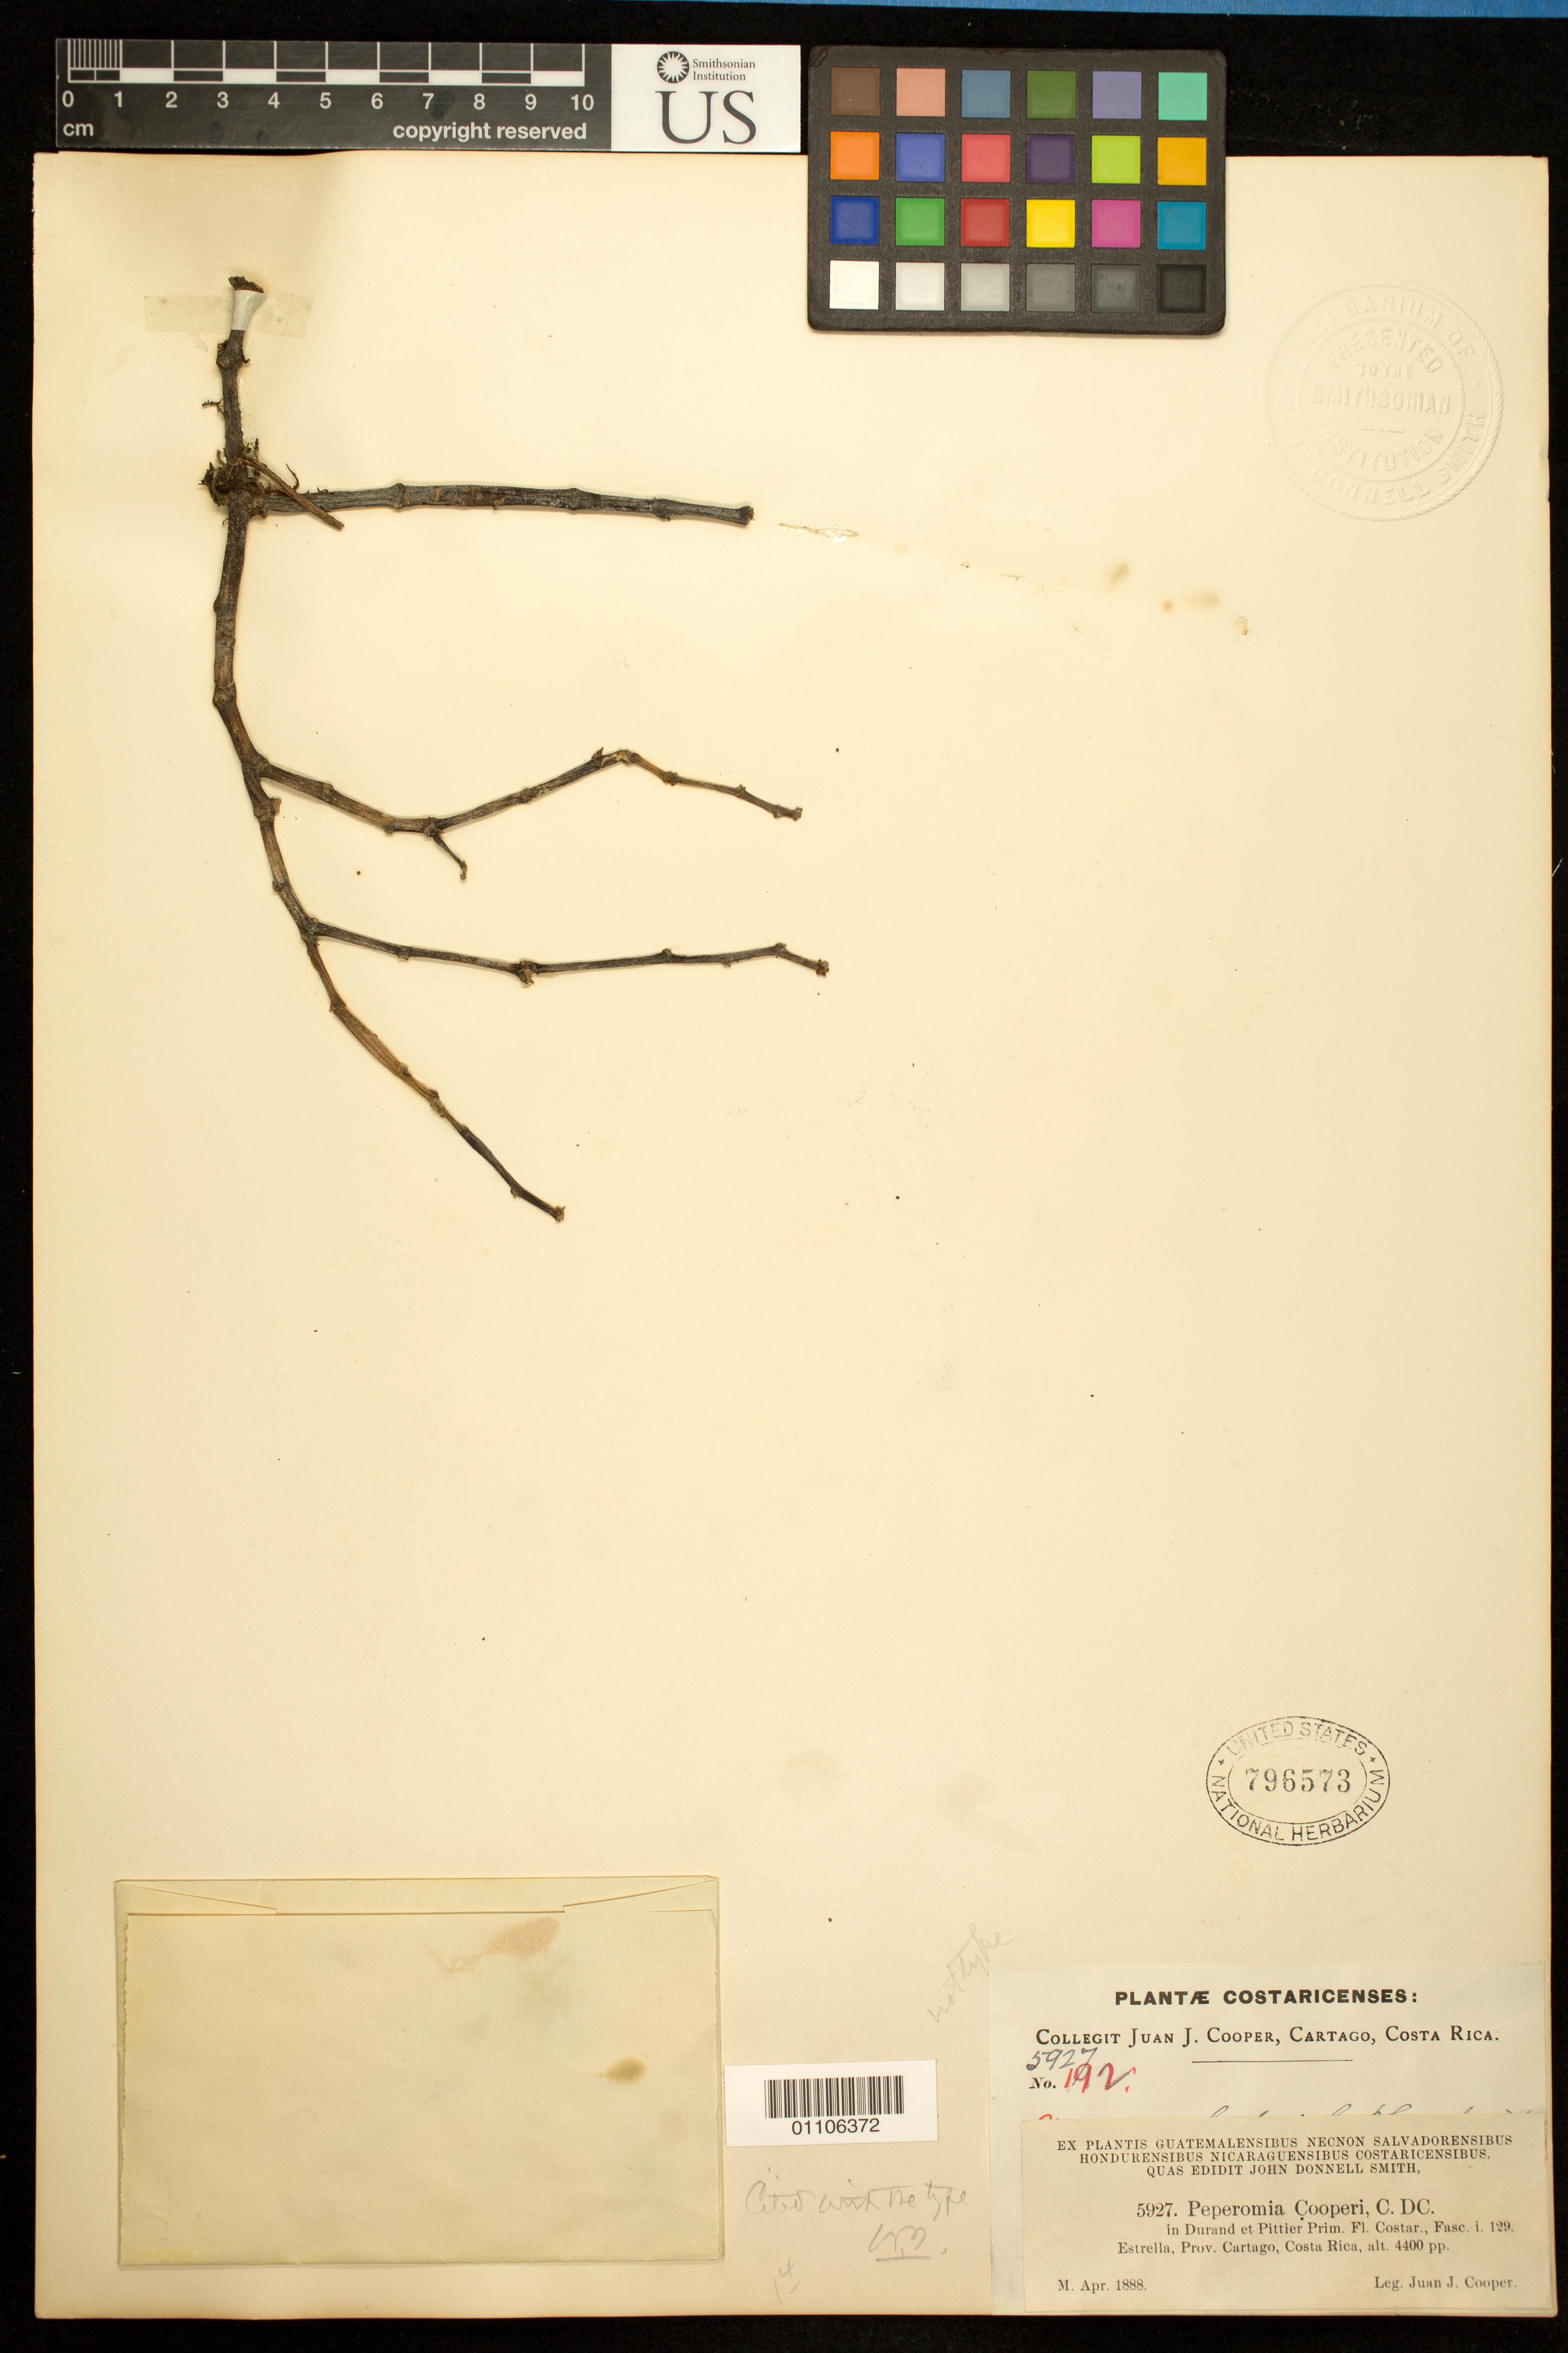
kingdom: Plantae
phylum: Tracheophyta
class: Magnoliopsida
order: Piperales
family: Piperaceae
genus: Peperomia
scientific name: Peperomia cooperi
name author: C. DC.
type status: Syntype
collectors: J. J. Cooper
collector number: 192 [Donn. Sm. 5927]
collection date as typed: Apr 1888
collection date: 1888-04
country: Costa Rica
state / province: Cartago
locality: Estrella, Prov. Cartago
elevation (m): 1341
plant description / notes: Specimen ex John Donnell Smith herbarium. Specimen bears original Cooper label with Donnell Smith label pasted over; Cooper collections (apparently both 141 & 192) were re-numbered by Donnell Smith as his 5927.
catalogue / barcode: US 796573